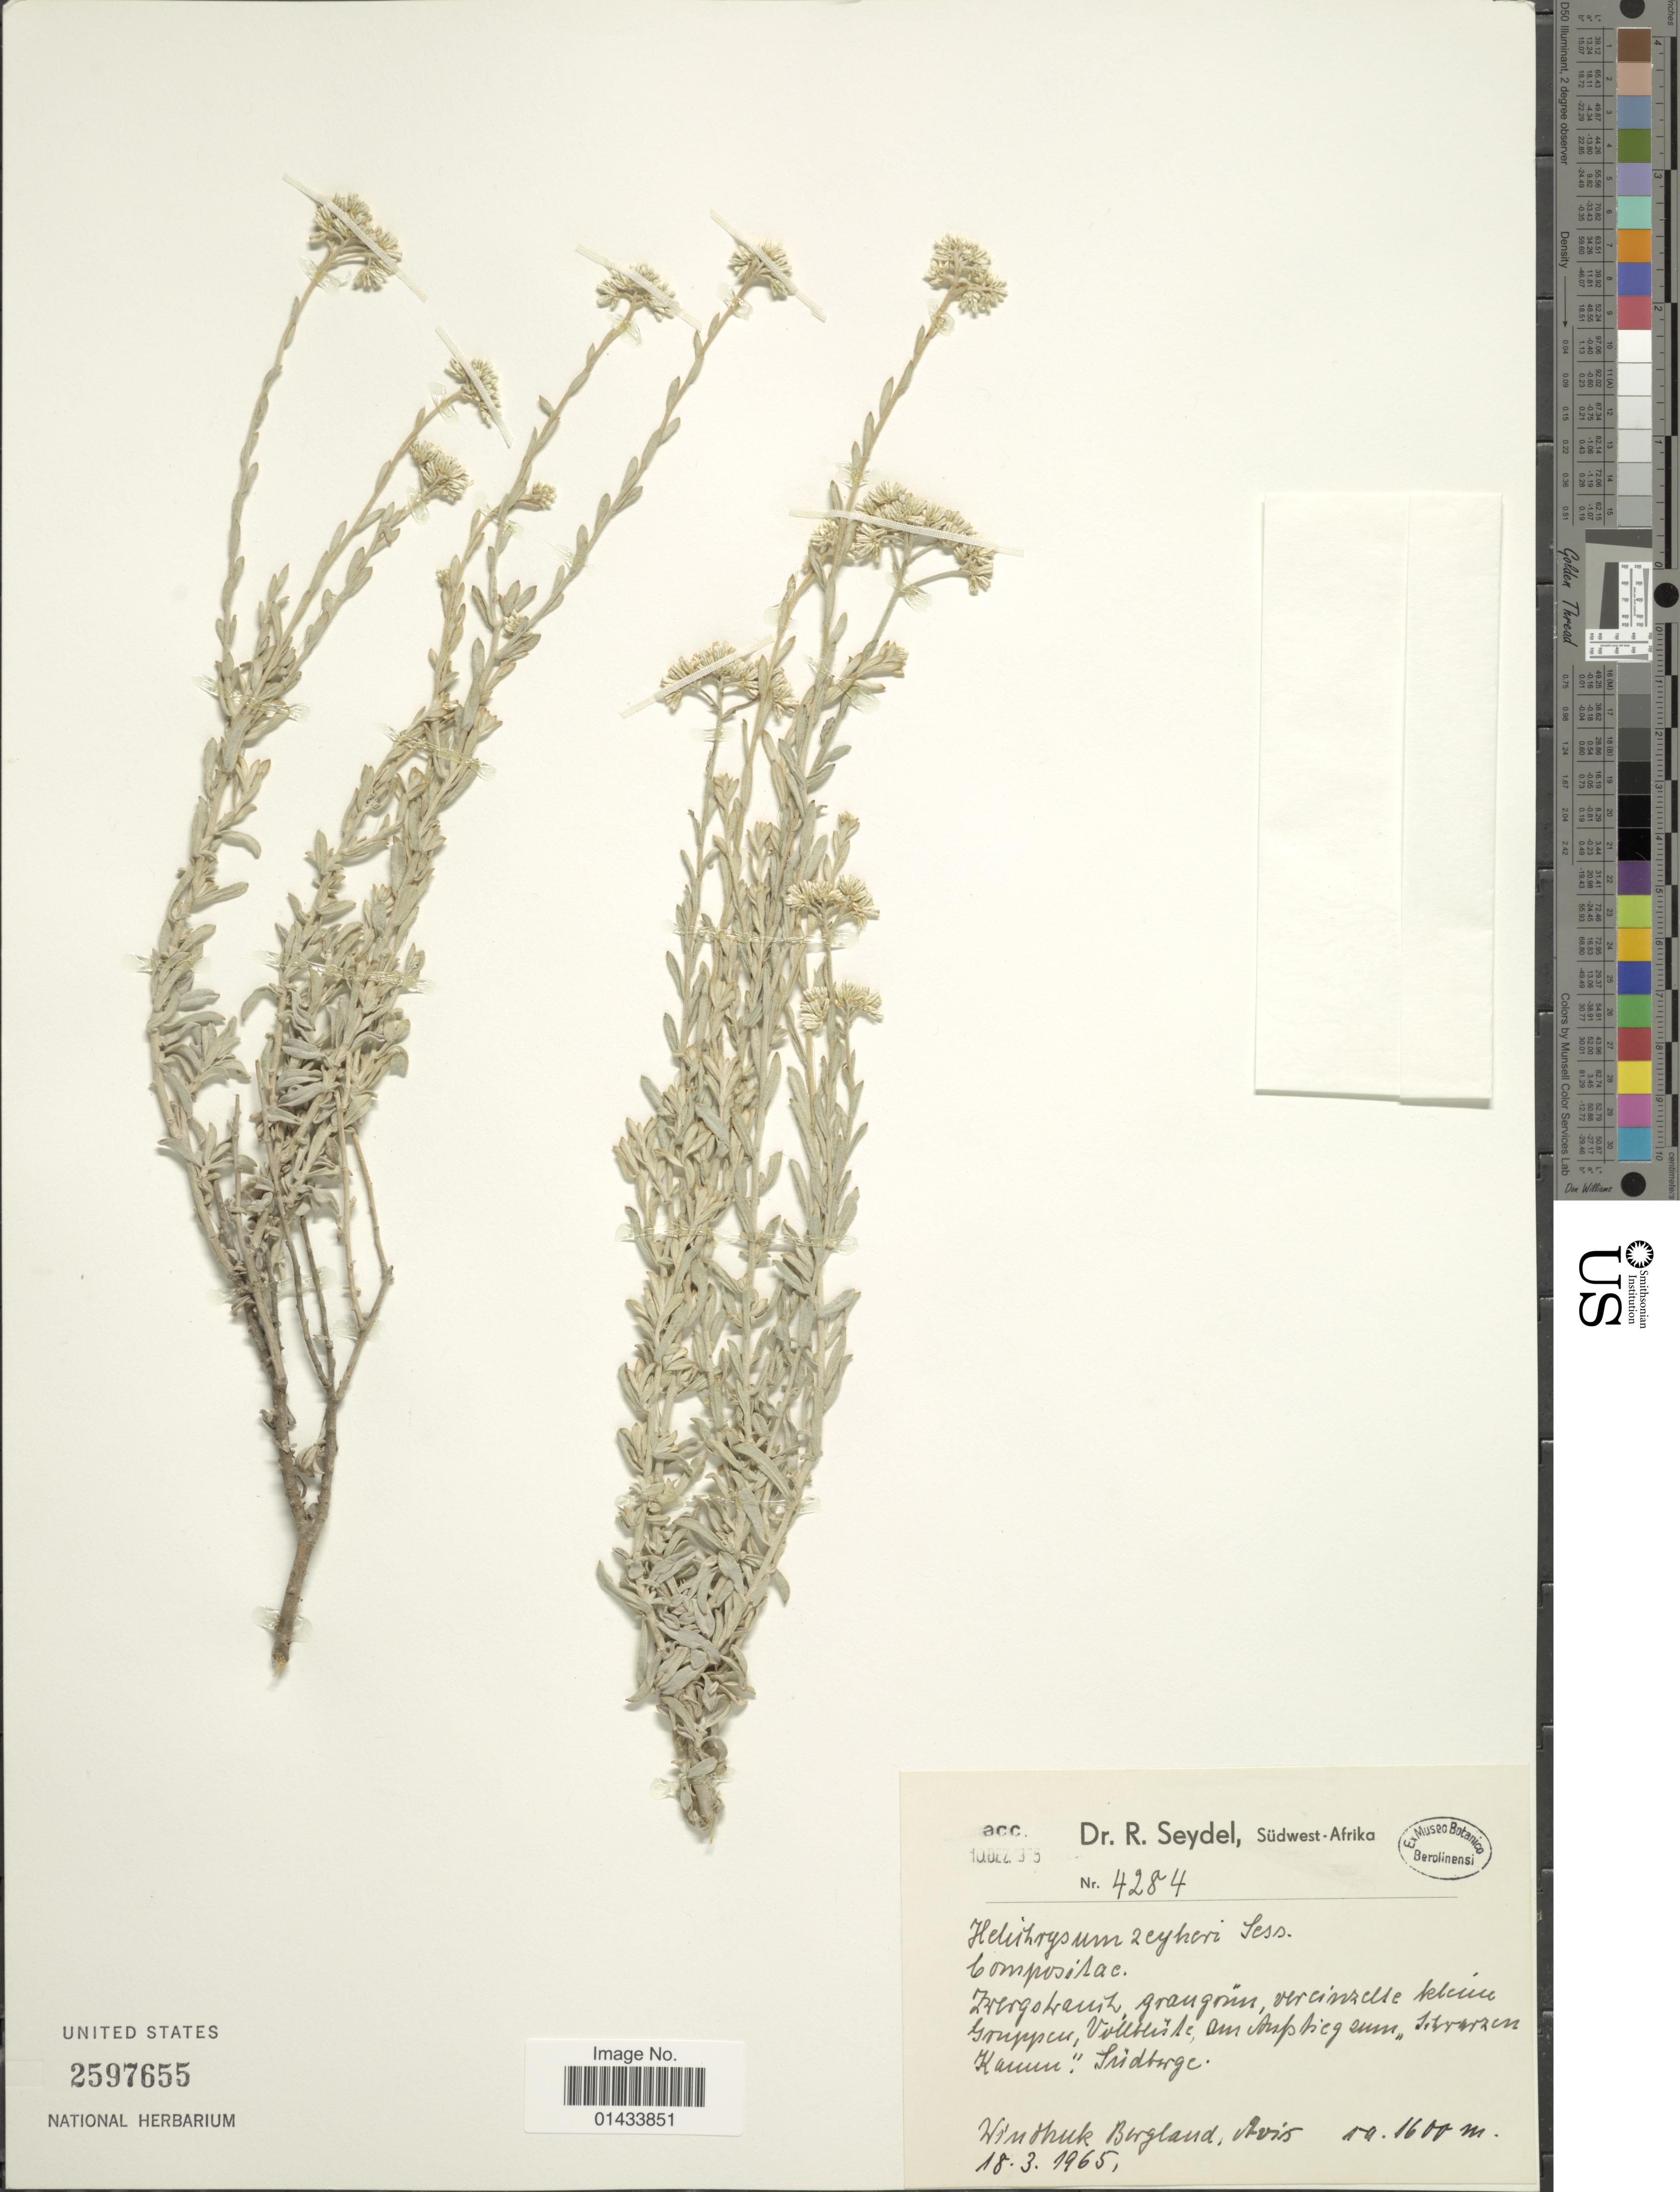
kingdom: Plantae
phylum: Tracheophyta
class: Magnoliopsida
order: Asterales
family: Asteraceae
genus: Helichrysum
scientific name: Helichrysum zeyheri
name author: Less.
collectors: R. Seydel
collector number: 4284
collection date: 1965-03-18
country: Namibia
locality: Südwest-Afrika, Windhuk Bergland, Avis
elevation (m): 1600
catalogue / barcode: US 2597655